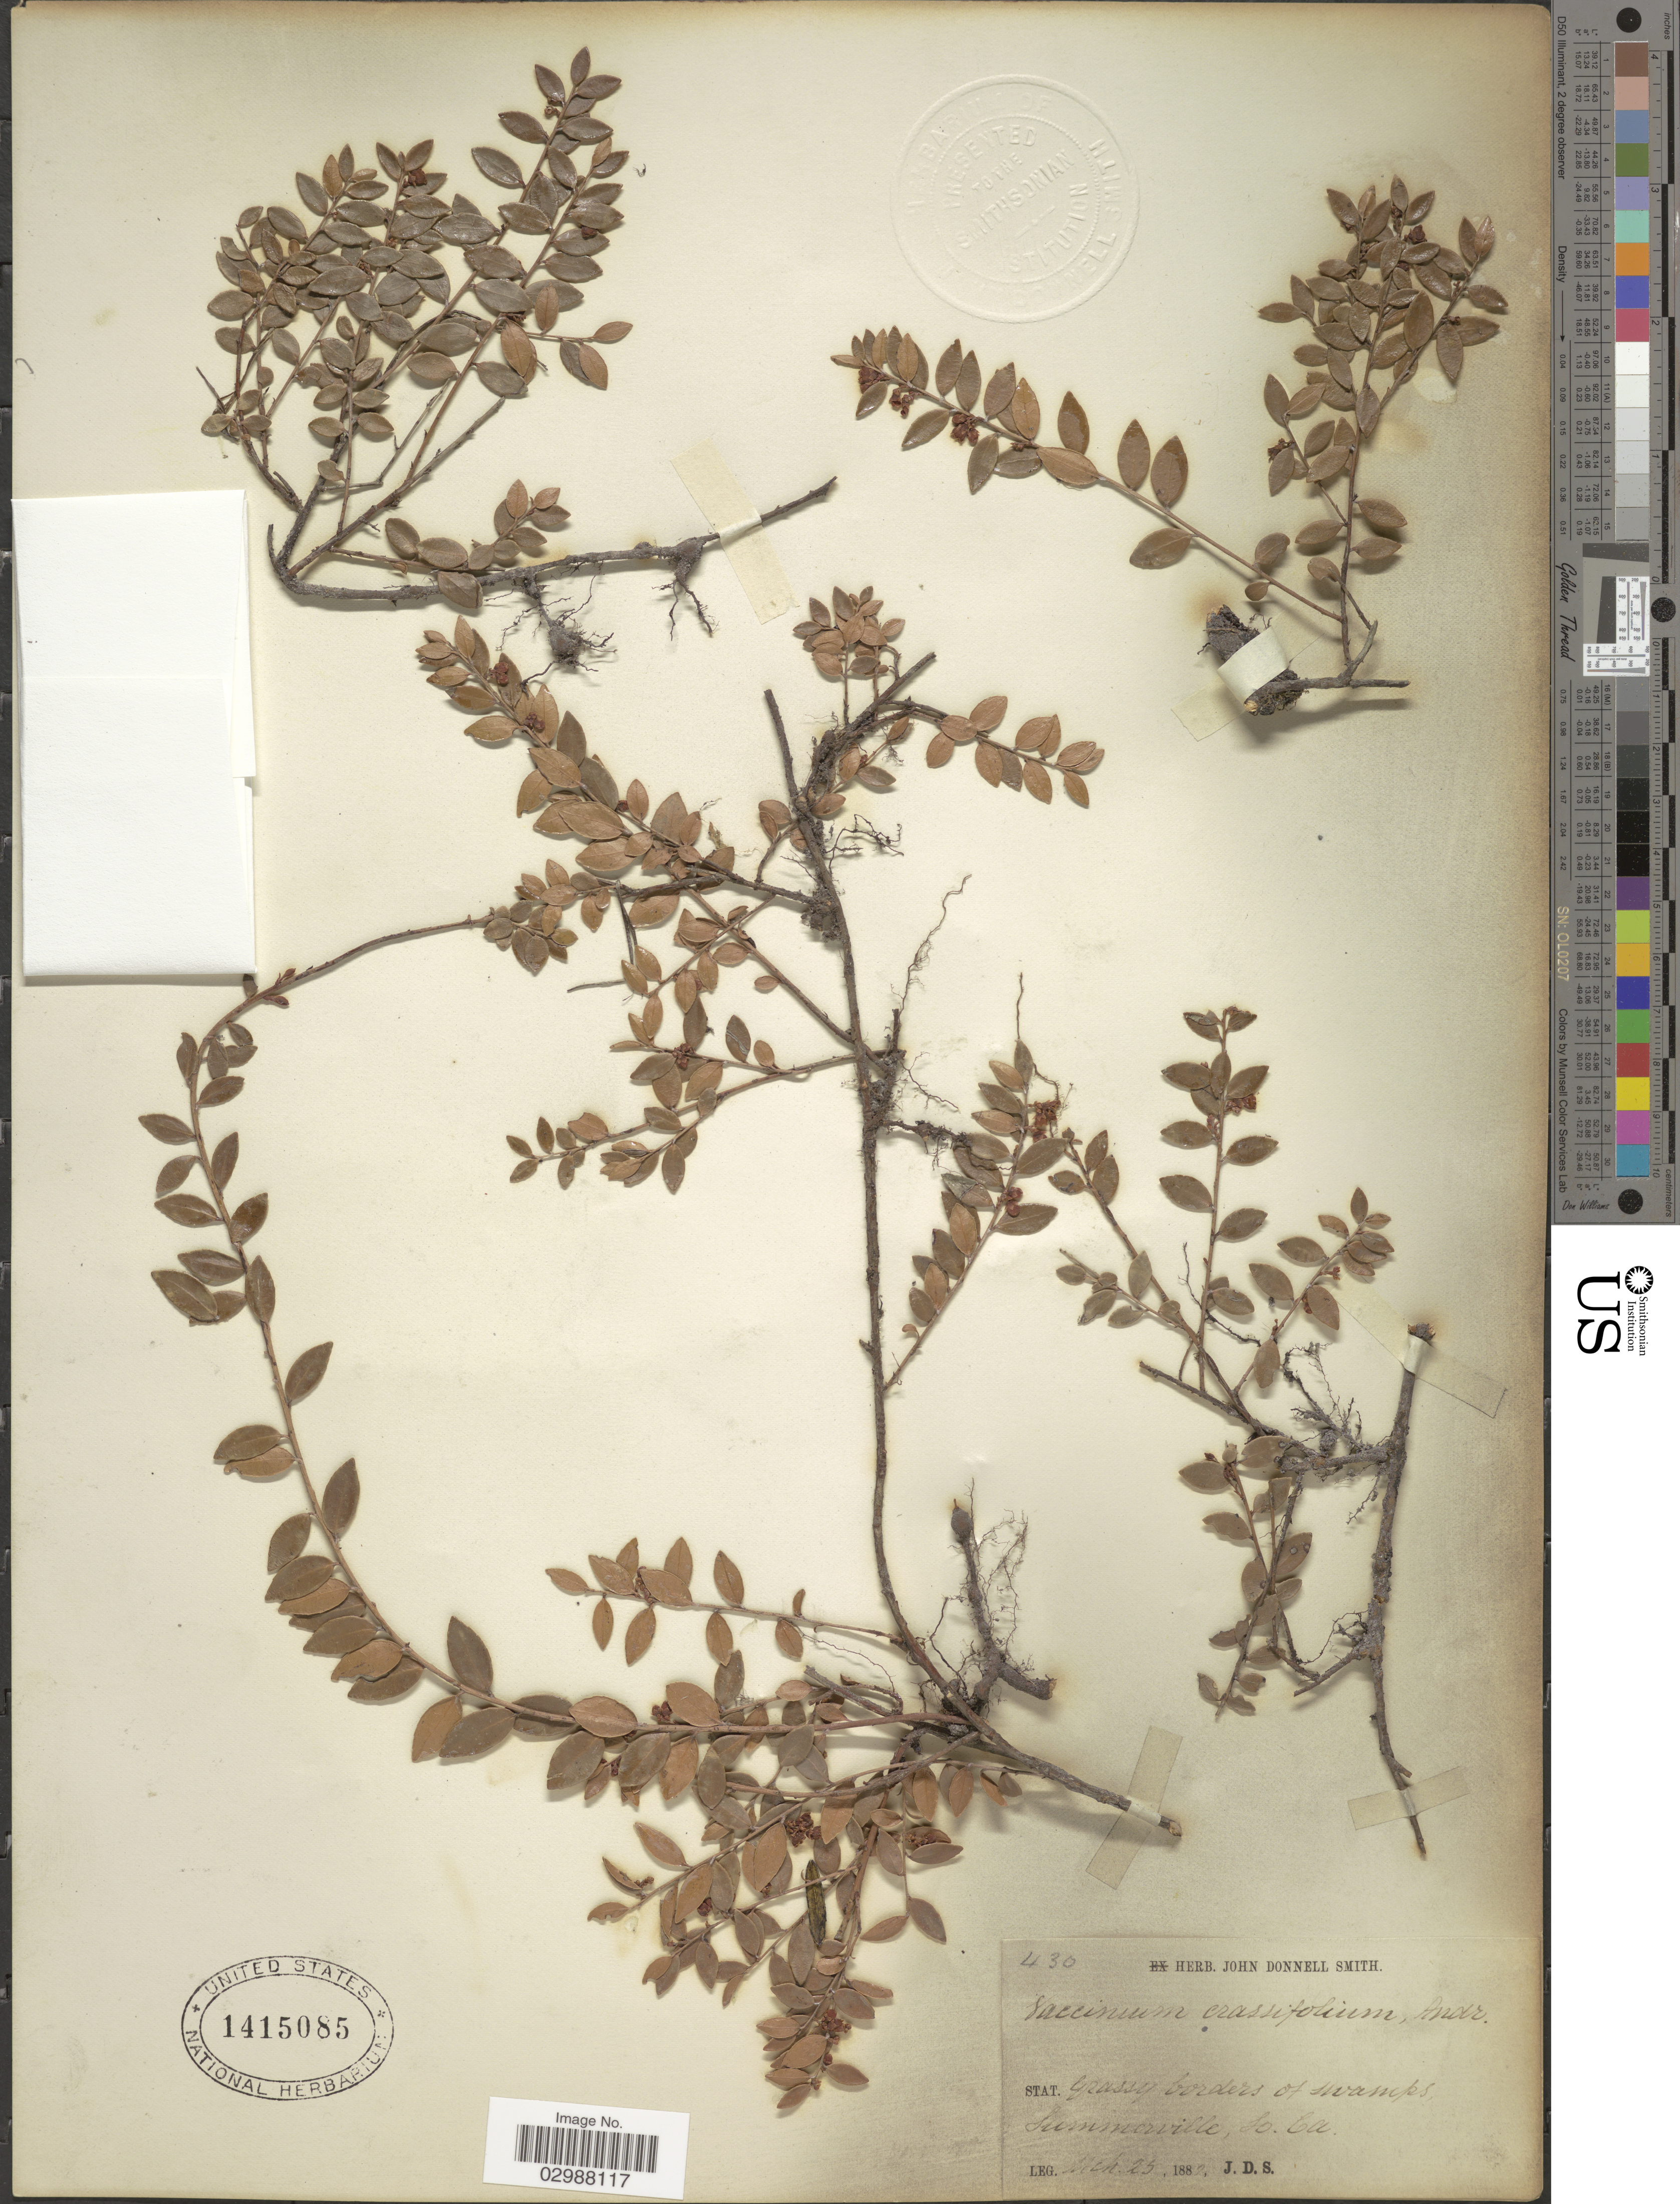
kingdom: Plantae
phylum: Tracheophyta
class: Magnoliopsida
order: Ericales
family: Ericaceae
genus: Vaccinium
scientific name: Vaccinium crassifolium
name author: Andrews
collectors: J. Donnell Smith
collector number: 430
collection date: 1882-03-25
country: United States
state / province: South Carolina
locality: Stat. Grassy borders of swamps, Summerville.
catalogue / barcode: US 1415085